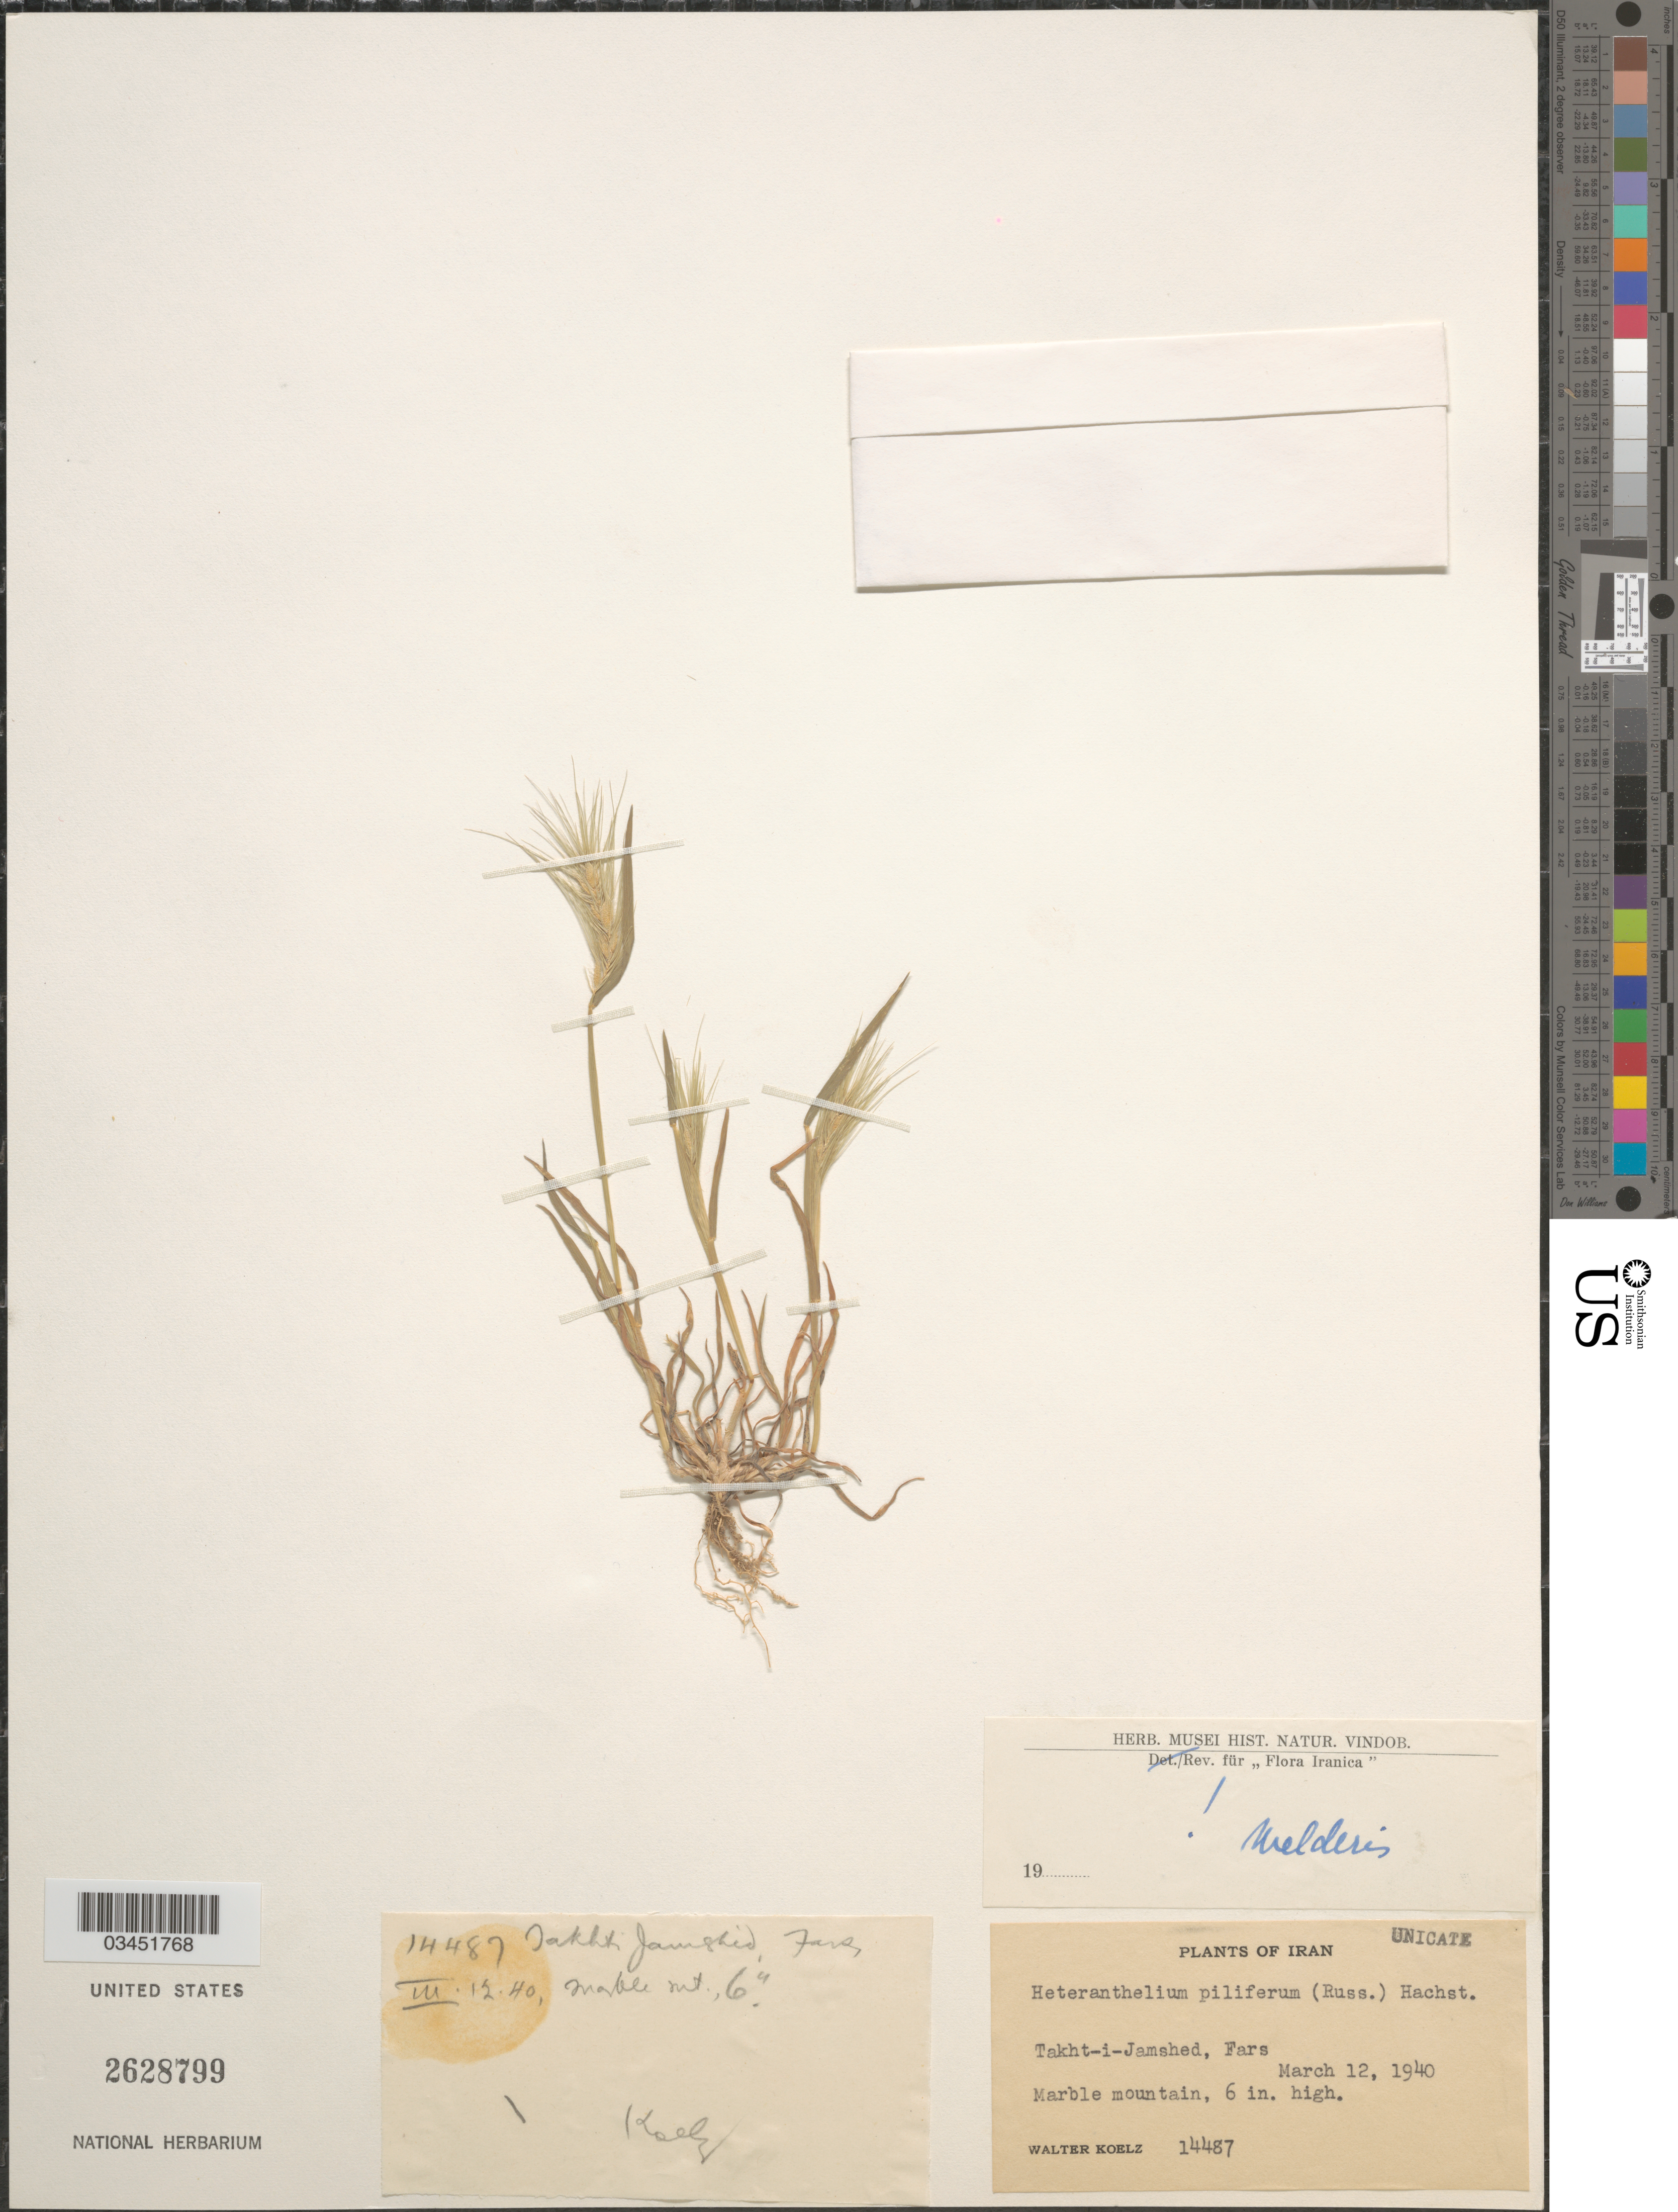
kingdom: Plantae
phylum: Tracheophyta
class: Liliopsida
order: Poales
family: Poaceae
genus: Heteranthelium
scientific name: Heteranthelium piliferum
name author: (Sol.) Hochst.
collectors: W. N. Koelz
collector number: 14487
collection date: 1940-03-12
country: Iran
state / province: Fars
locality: Takht-i-Jamshet. Marble mountain.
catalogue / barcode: US 2628799